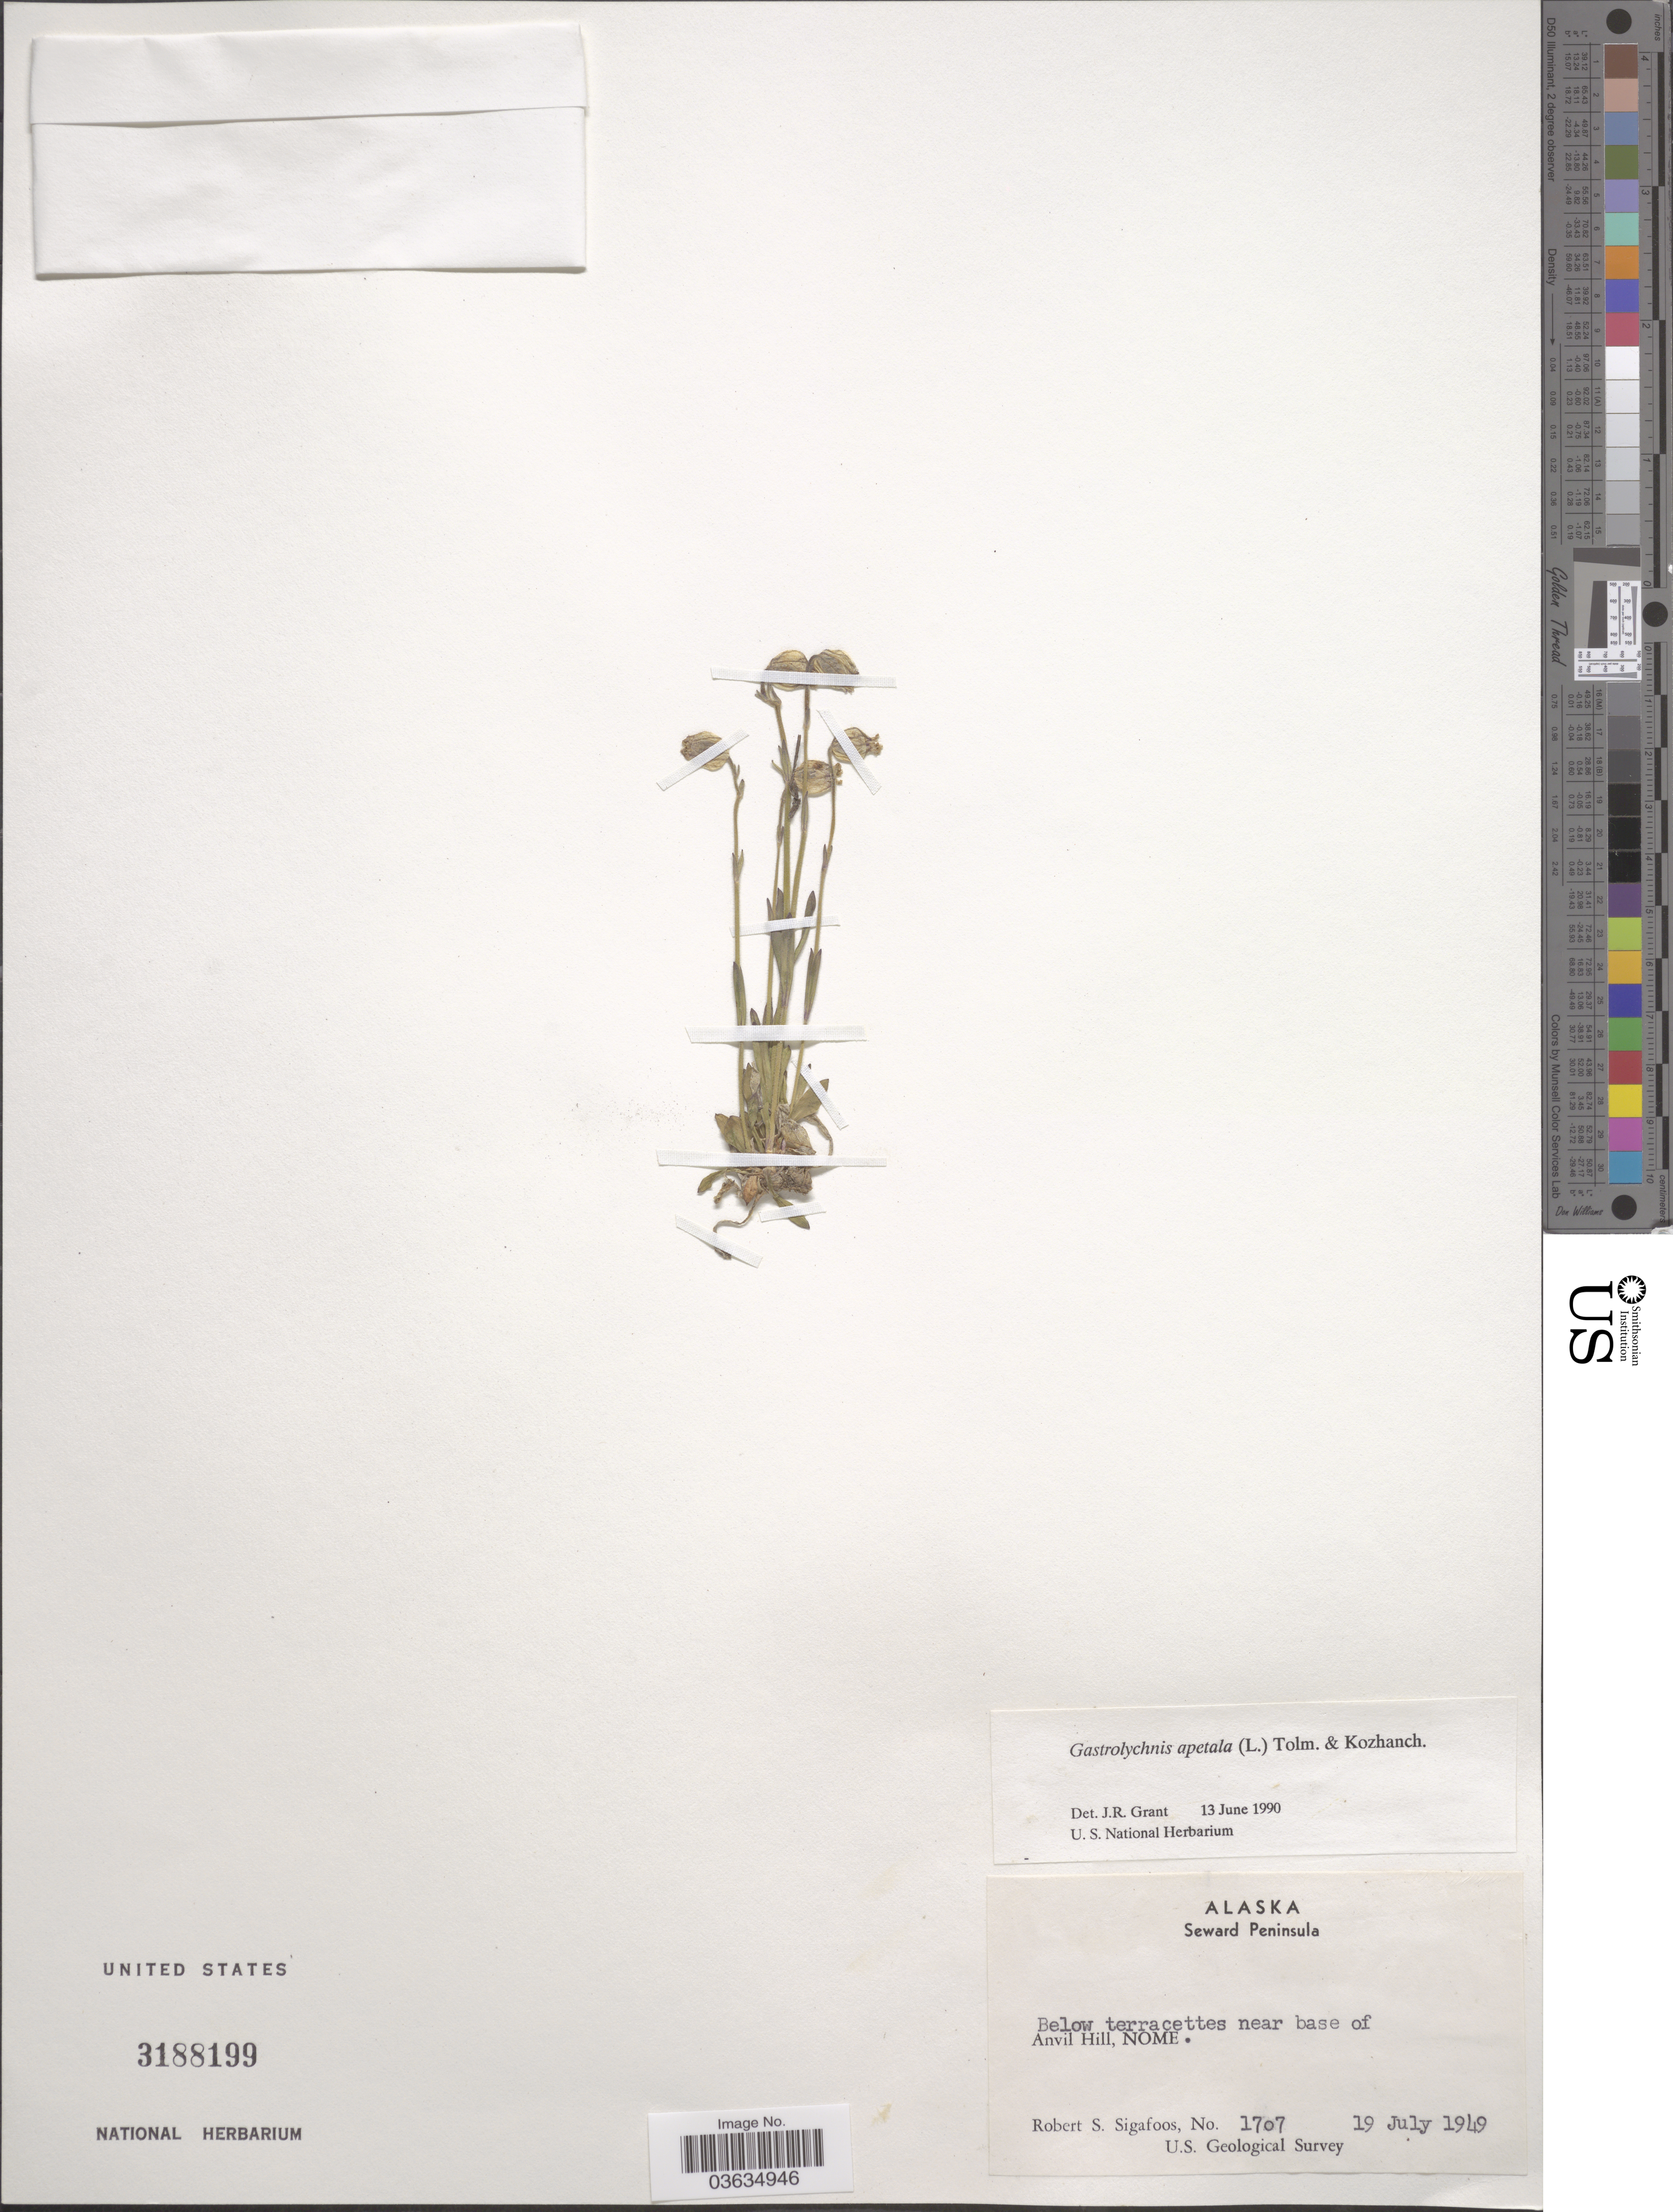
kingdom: Plantae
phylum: Tracheophyta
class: Magnoliopsida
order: Caryophyllales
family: Caryophyllaceae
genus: Silene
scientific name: Silene uralensis subsp. uralensis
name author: (Rupr.) Bocquet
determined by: Strong, Mark T., (BOT), Smithsonian Institution - National Museum of Natural History (UNITED STATES)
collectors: R. Sigafoos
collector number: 1707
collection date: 1949-07-19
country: United States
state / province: Alaska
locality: Seward Peninsula. Below terracettes near base of Anvil Hill, Nome.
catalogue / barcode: US 3188199